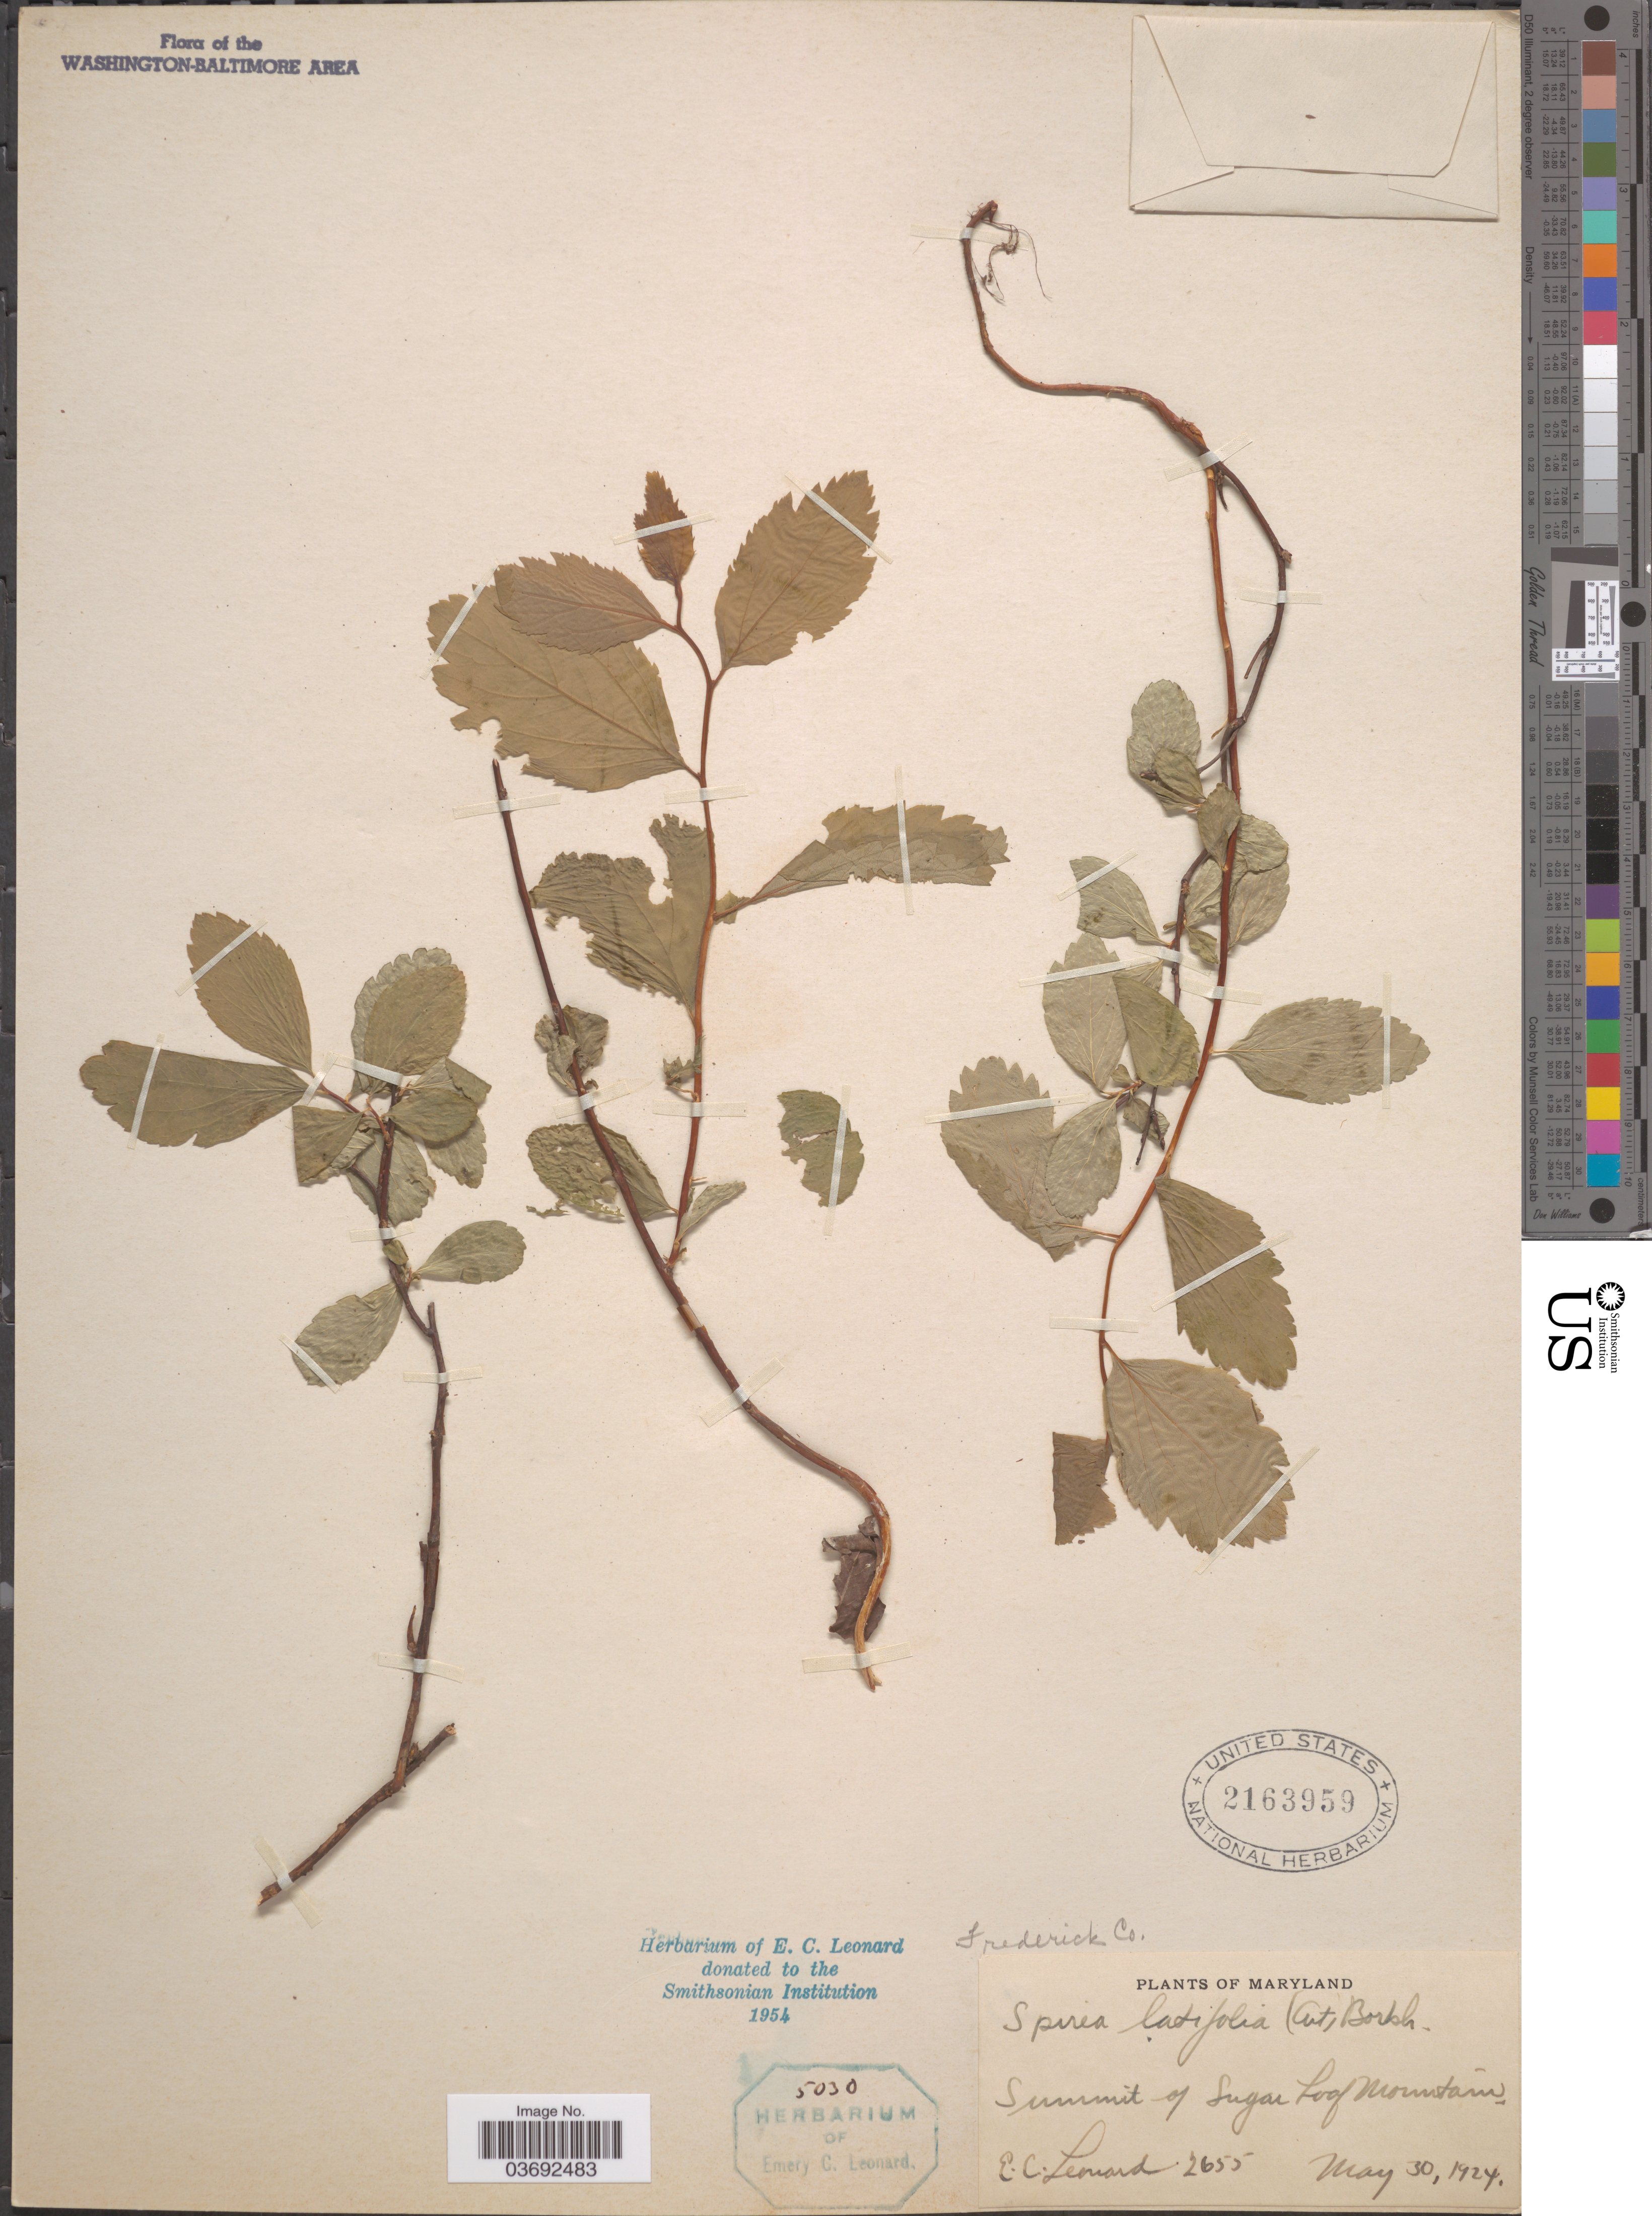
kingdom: Plantae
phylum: Tracheophyta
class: Magnoliopsida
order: Rosales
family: Rosaceae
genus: Spiraea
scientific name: Spiraea latifolia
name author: Borkh.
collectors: E. C. Leonard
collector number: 2655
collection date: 1924-05-30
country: United States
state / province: Maryland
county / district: Frederick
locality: Frederick Co. Summit of Sugar Loaf Mountain.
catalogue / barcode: US 2163959